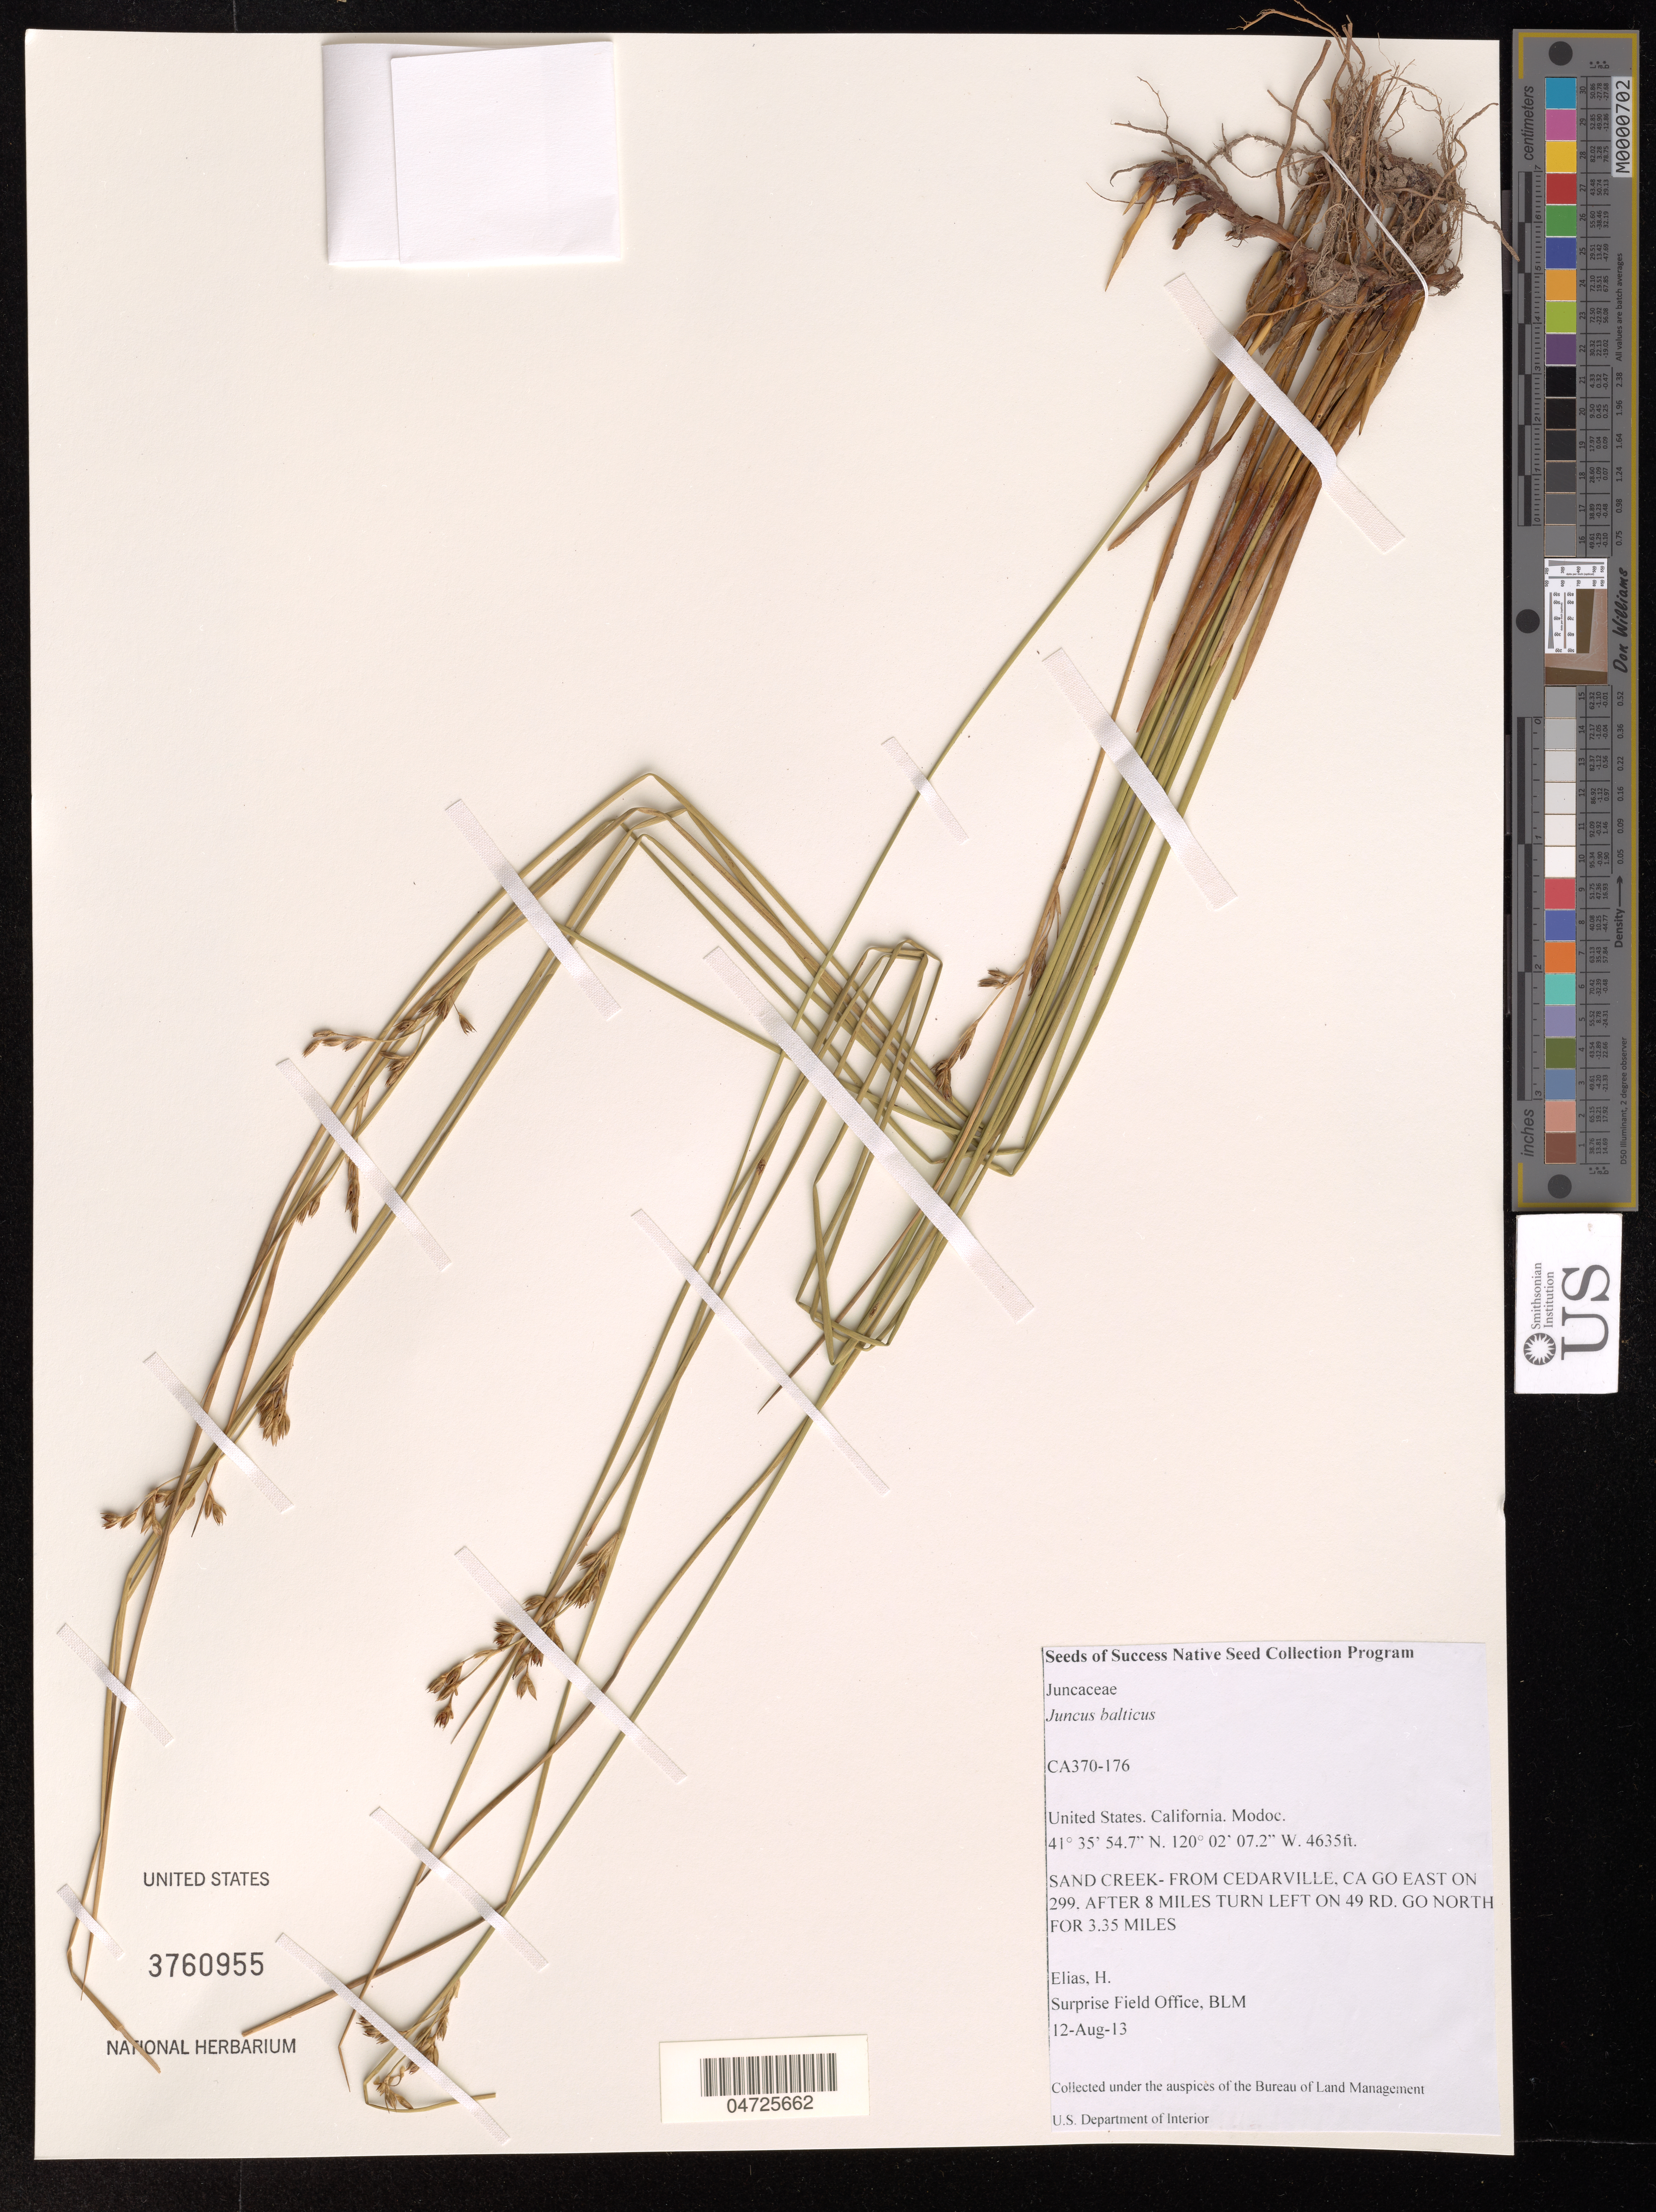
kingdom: Plantae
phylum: Tracheophyta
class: Liliopsida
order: Poales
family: Juncaceae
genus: Juncus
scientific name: Juncus balticus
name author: Willd.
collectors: H. Elias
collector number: CA370-176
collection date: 2013-08-12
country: United States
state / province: California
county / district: Modoc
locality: Modoc. Sand Creek-From Cedarville, Ca go east on 299. After 8 miles turn left on 49 Rd. Go north for 3.35 miles.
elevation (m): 1413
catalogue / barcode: US 3760955